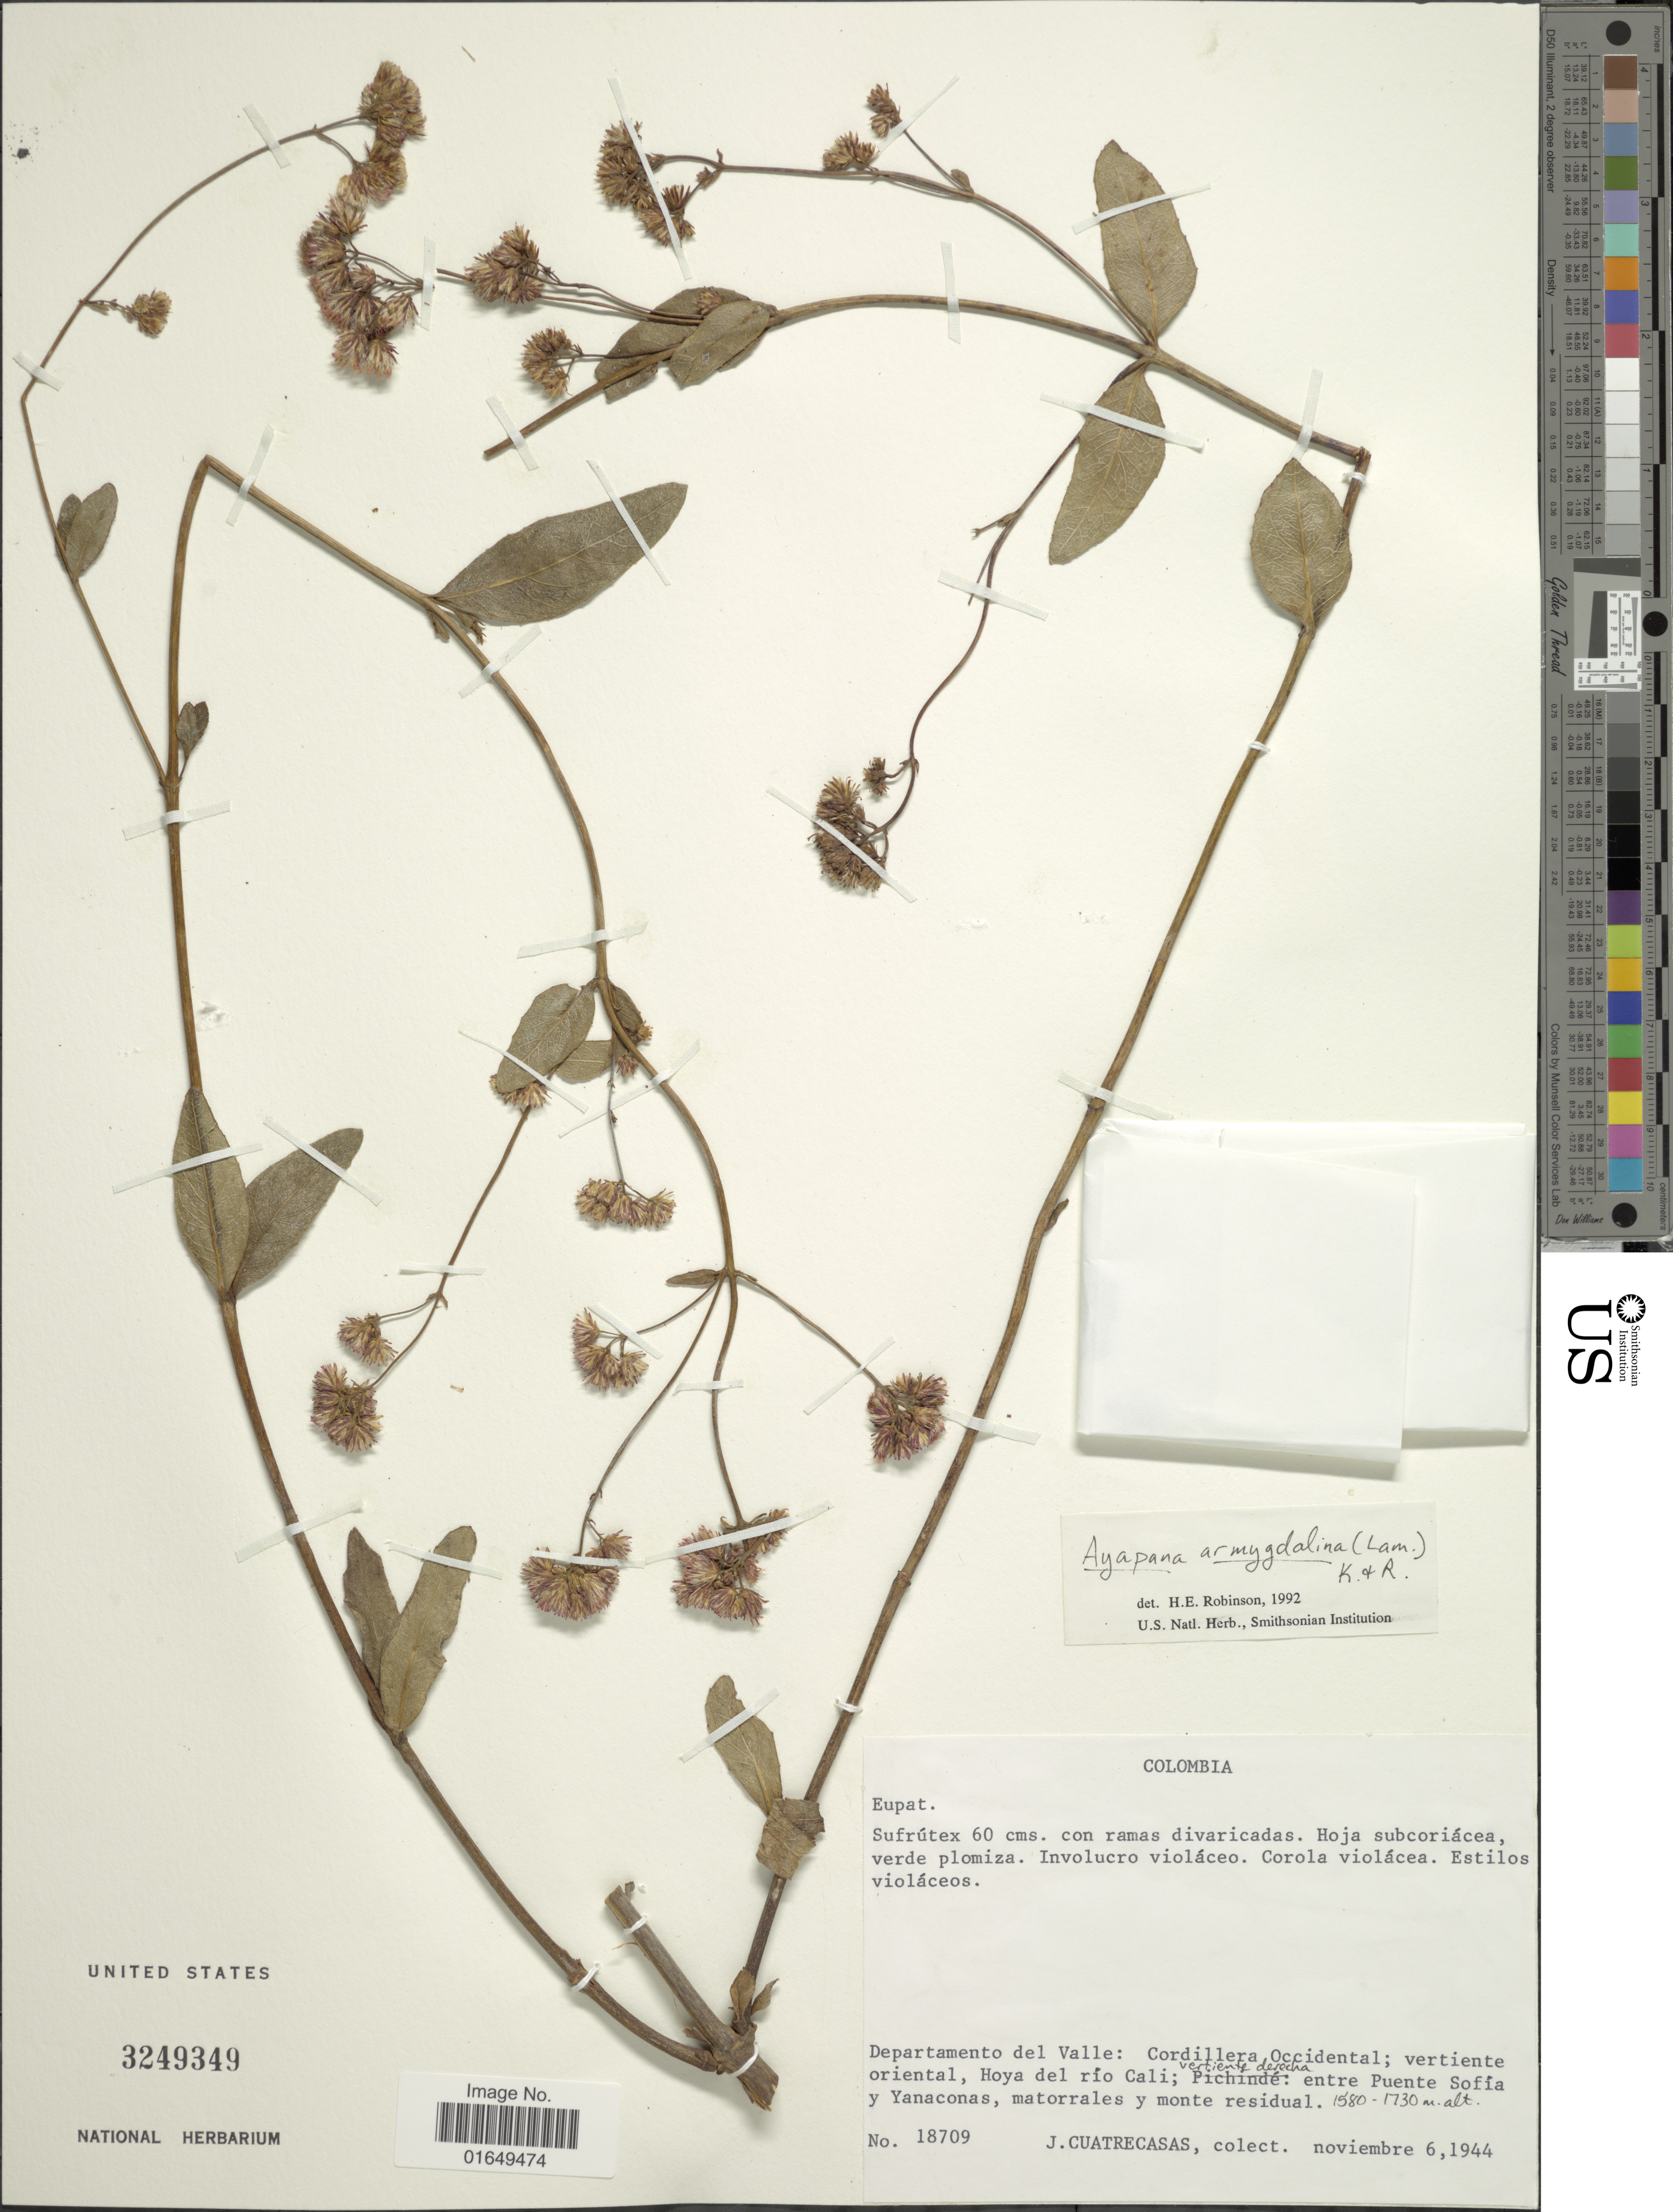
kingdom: Plantae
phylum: Tracheophyta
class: Magnoliopsida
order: Asterales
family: Asteraceae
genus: Ayapana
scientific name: Ayapana amygdalina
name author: (Lam.) R.M. King & H. Rob.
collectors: J. Cuatrecasas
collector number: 18709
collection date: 1944-11-06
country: Colombia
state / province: Valle del Cauca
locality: Cordillera Occidental; vertiente oriental, Hoya del rio Cali; vertiente derecha, entre Puente Sofia y Yanaconas, matorrales y monte residual.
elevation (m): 1580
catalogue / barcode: US 3249349